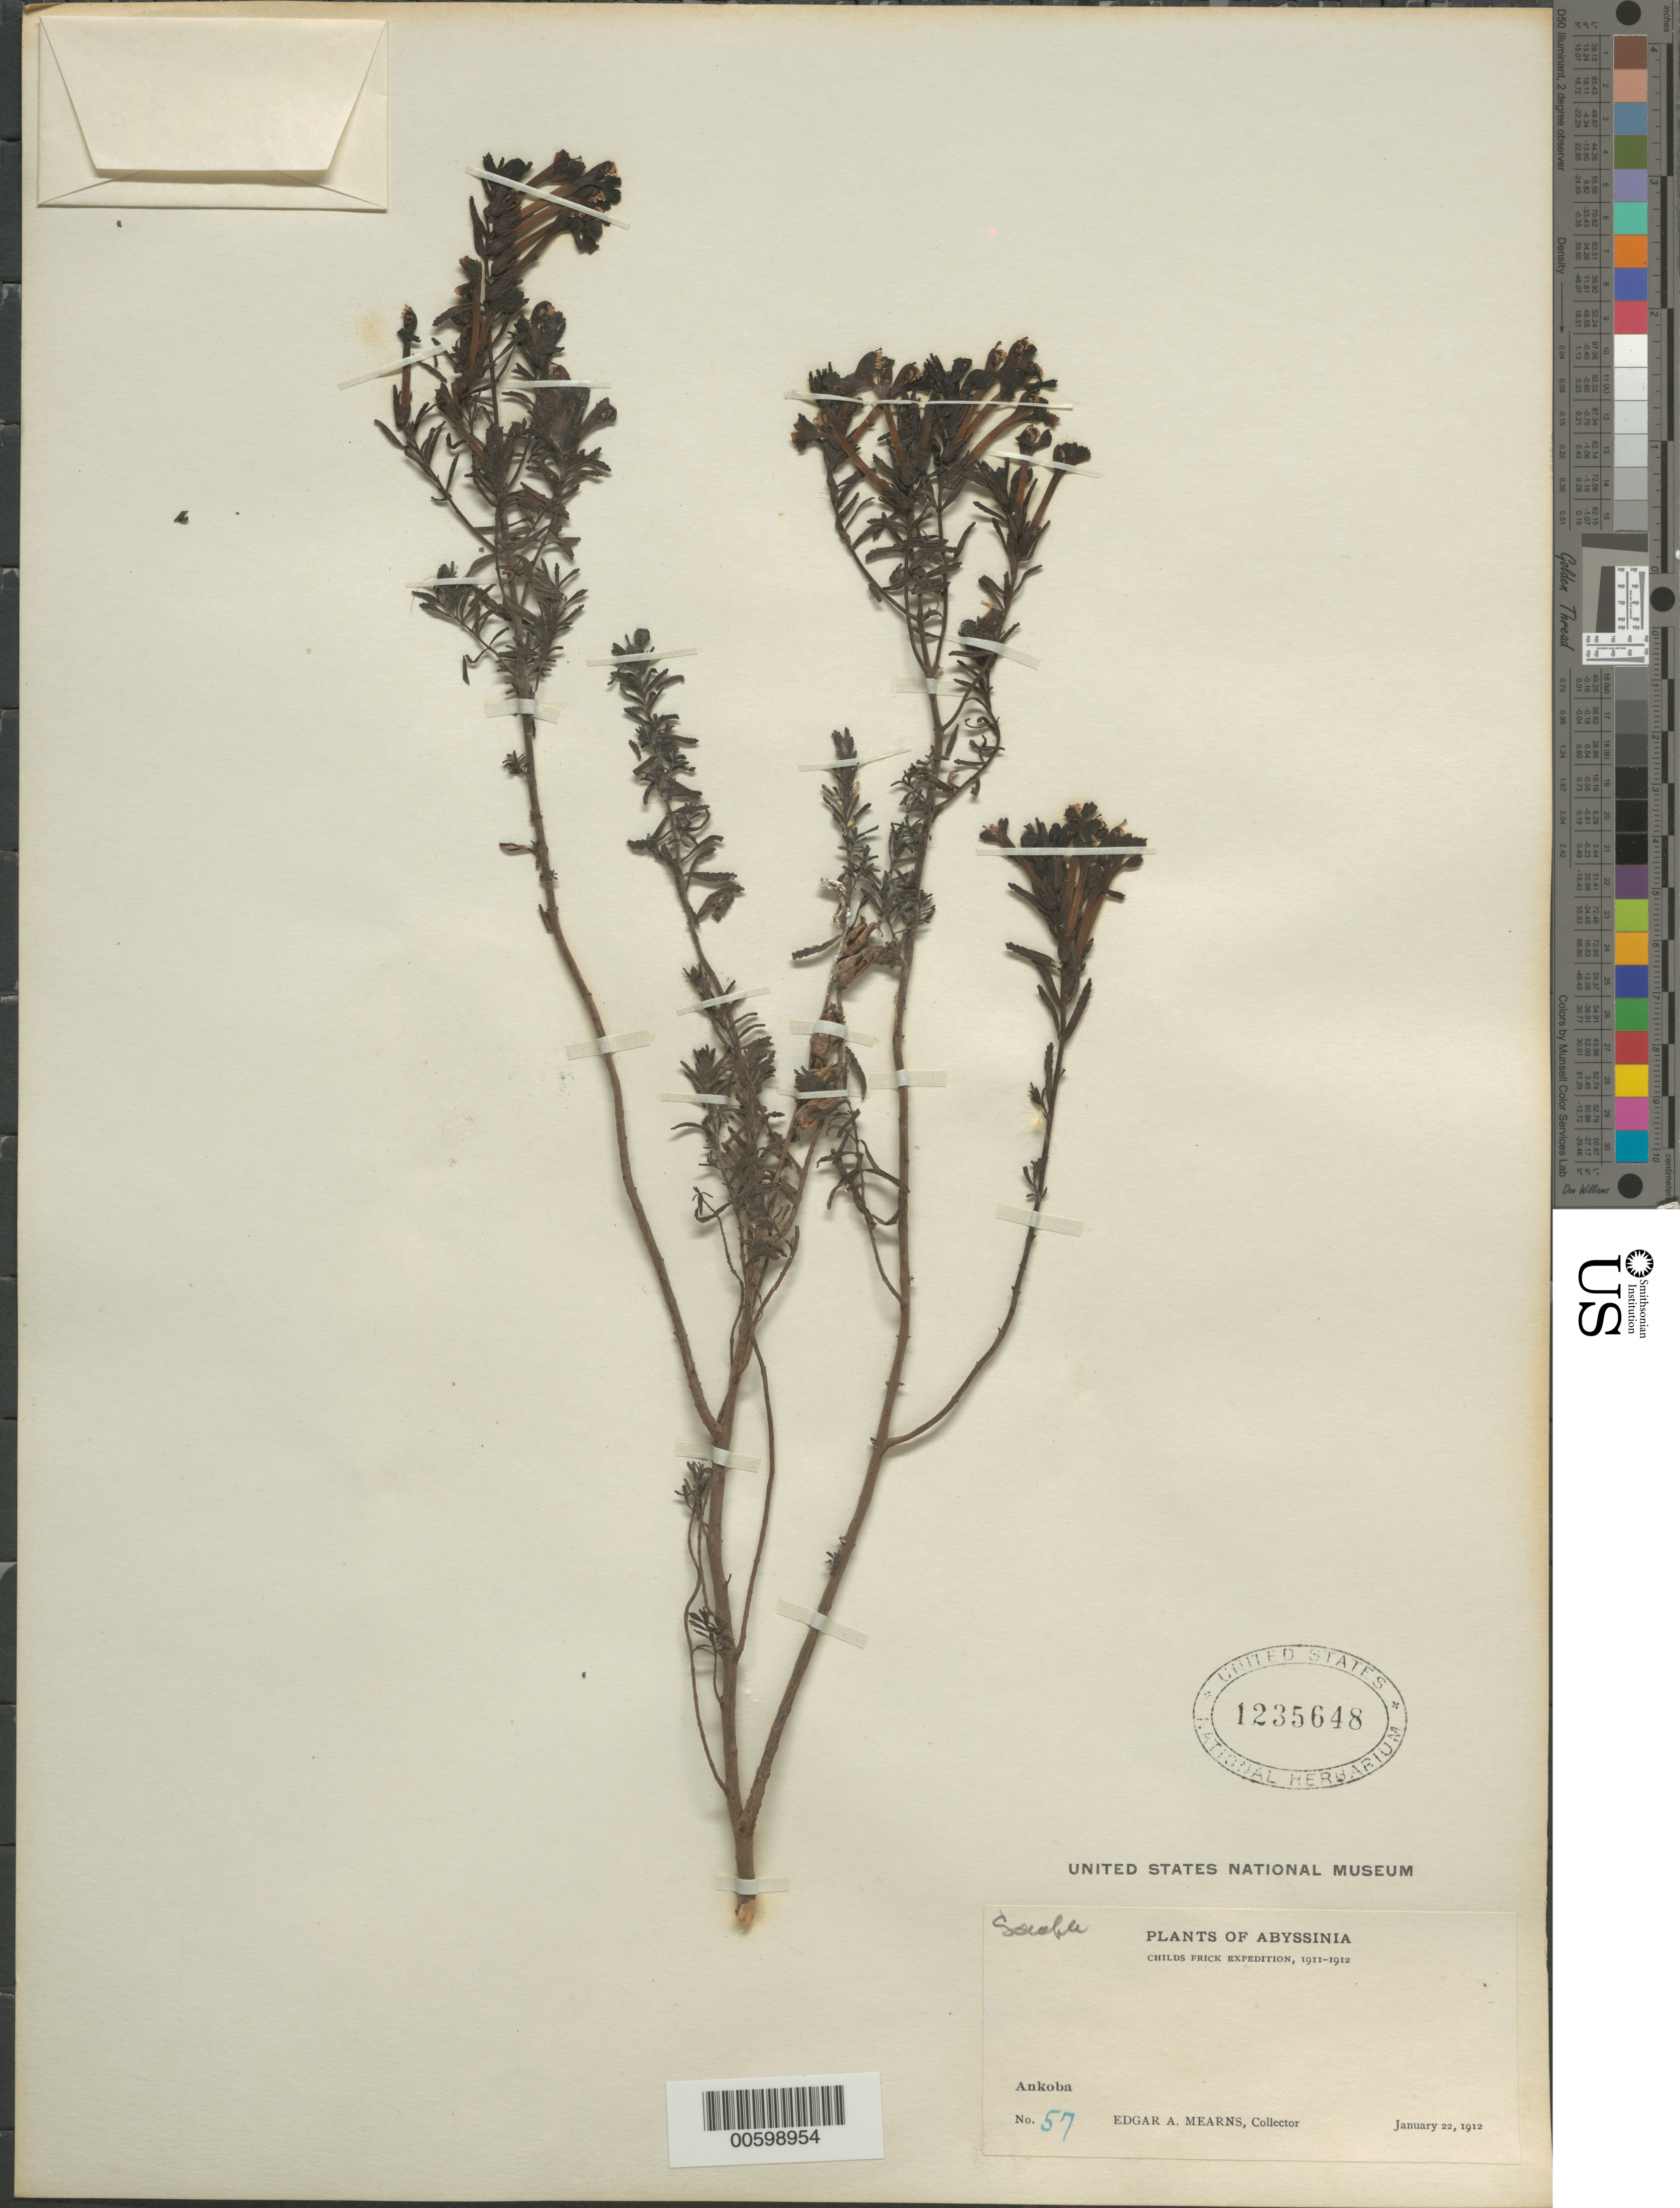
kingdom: Plantae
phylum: Tracheophyta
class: Magnoliopsida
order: Lamiales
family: Scrophulariaceae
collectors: E. A. Mearns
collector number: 57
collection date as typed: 22 Jan 1912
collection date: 1912-01-22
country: Ethiopia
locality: Ankoba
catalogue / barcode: US 1235648